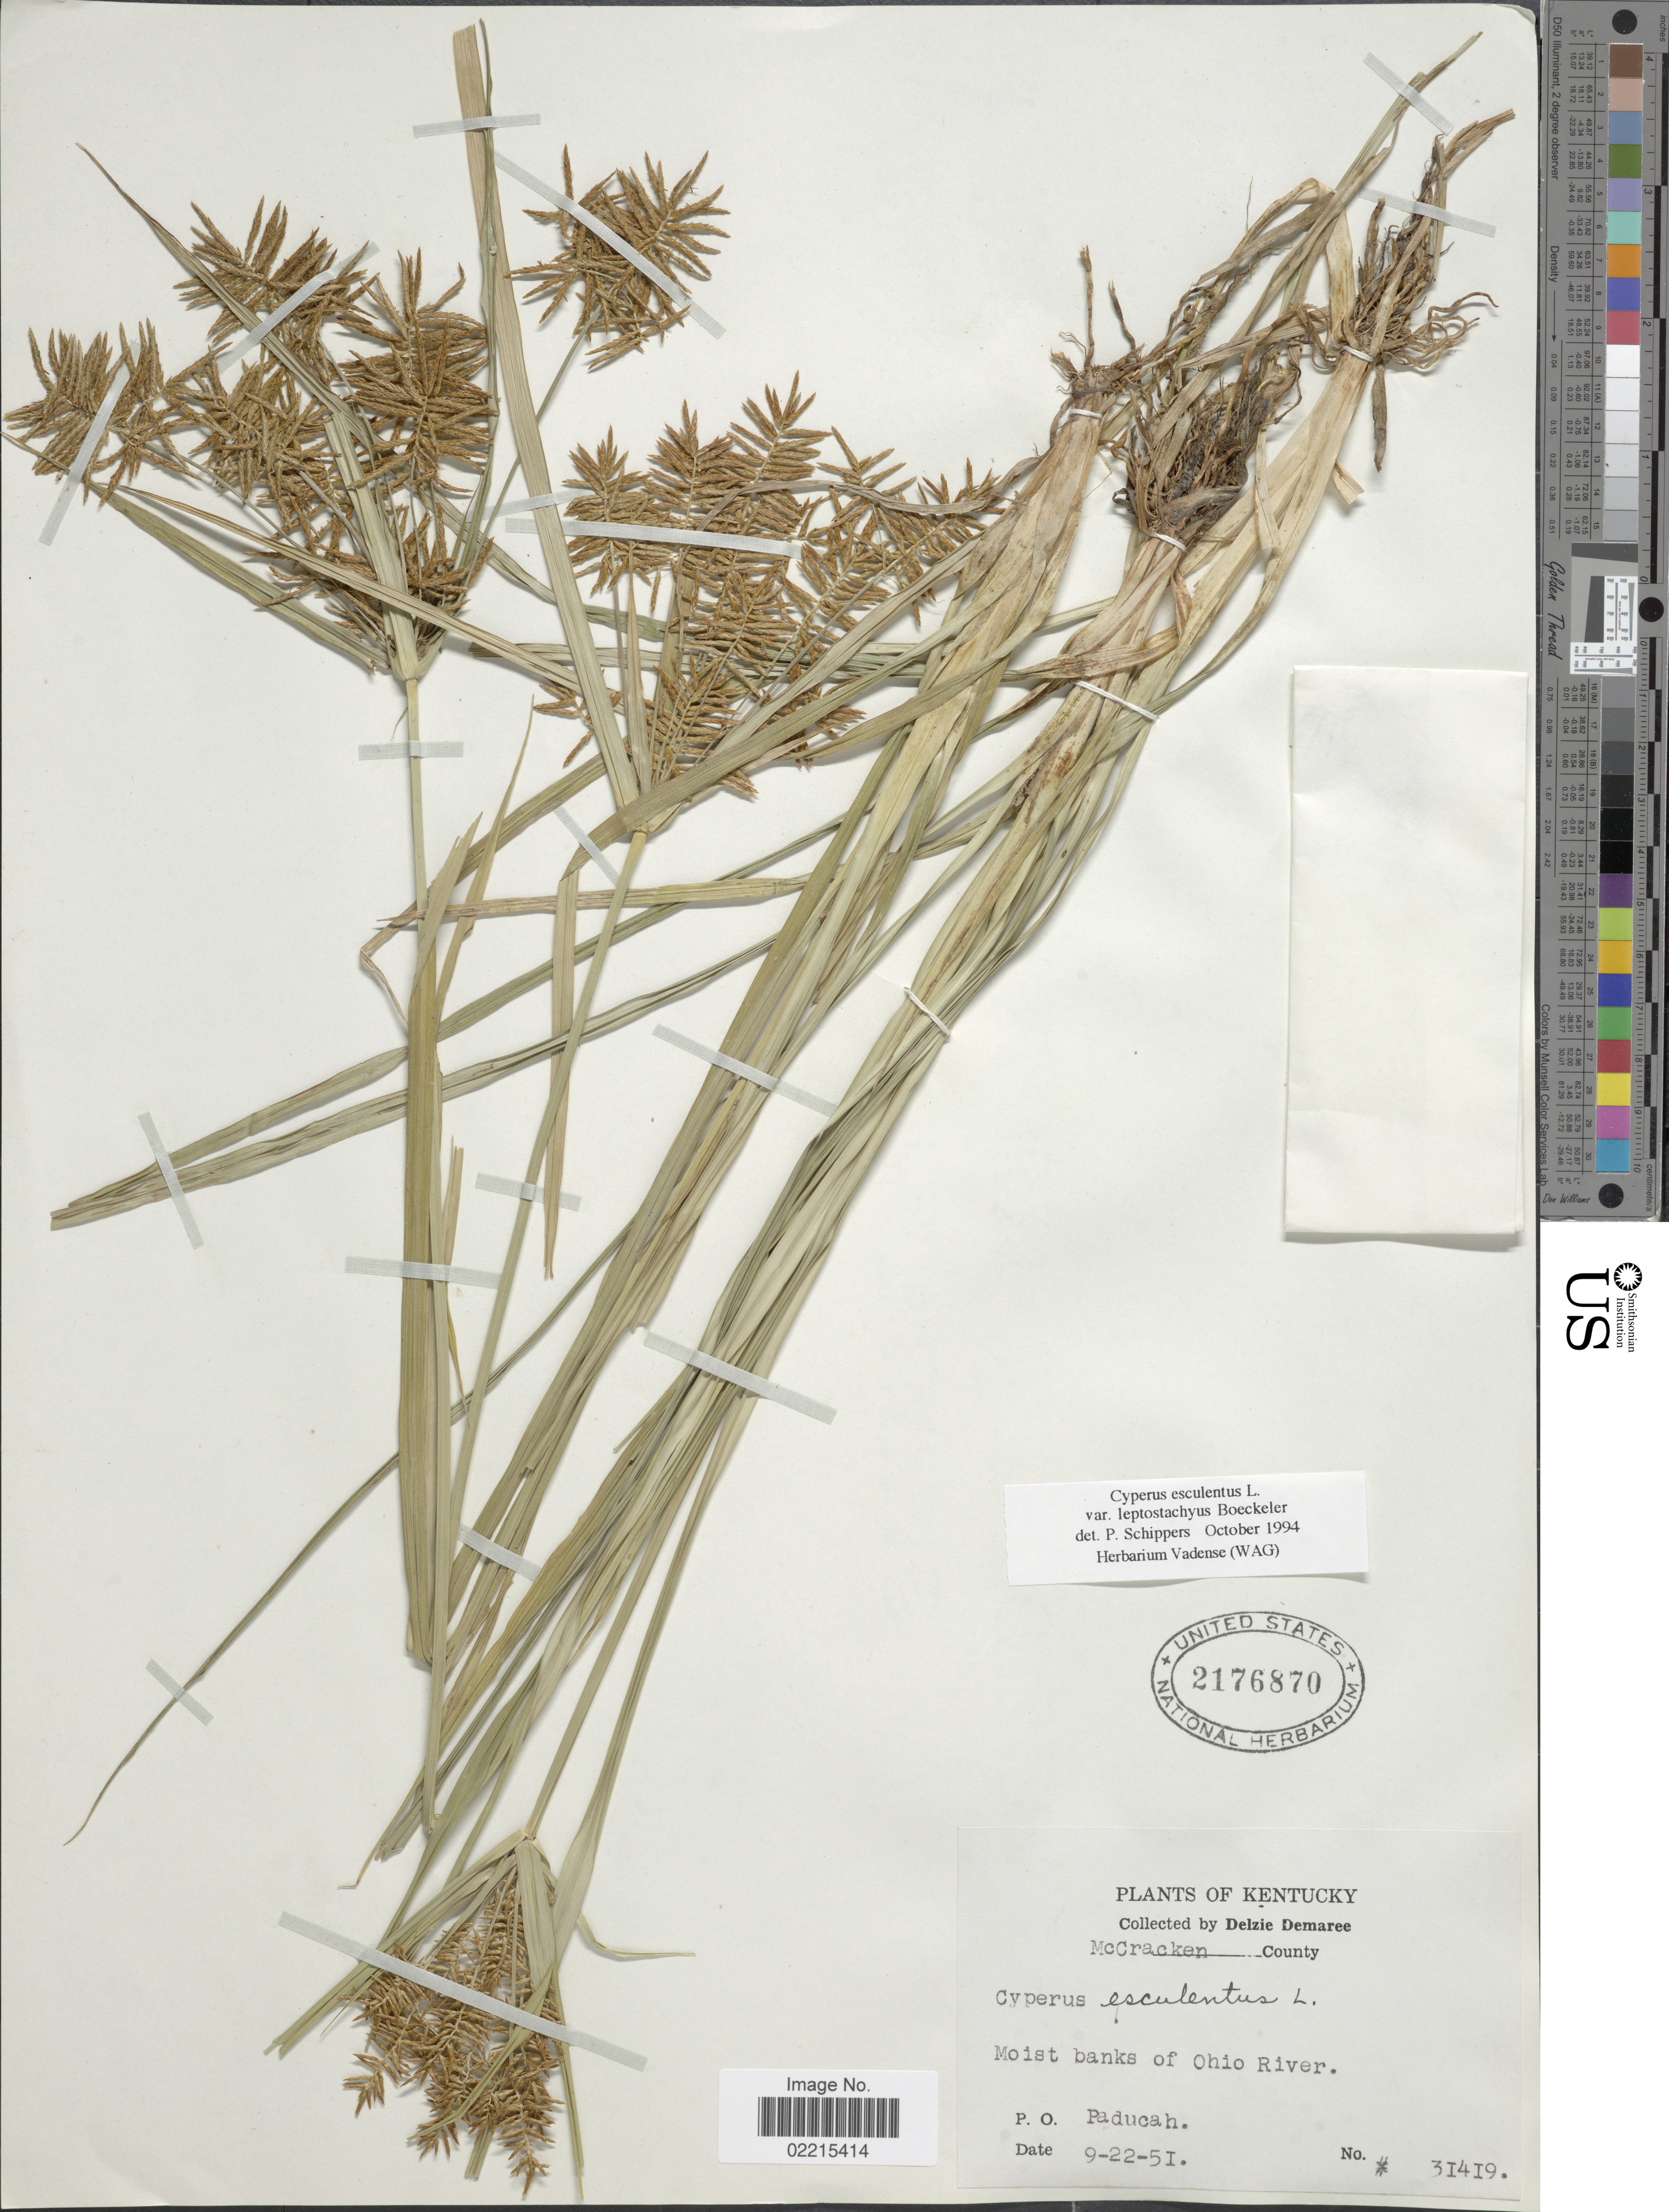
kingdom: Plantae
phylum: Tracheophyta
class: Liliopsida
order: Poales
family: Cyperaceae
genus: Cyperus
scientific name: Cyperus esculentus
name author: L.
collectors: D. Demaree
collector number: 31419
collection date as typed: Transcribed d/m/y: 22/9/51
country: United States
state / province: Kentucky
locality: McCracken County, Moist banks of Ohio River, P.O. Paducah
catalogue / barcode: US 2176870